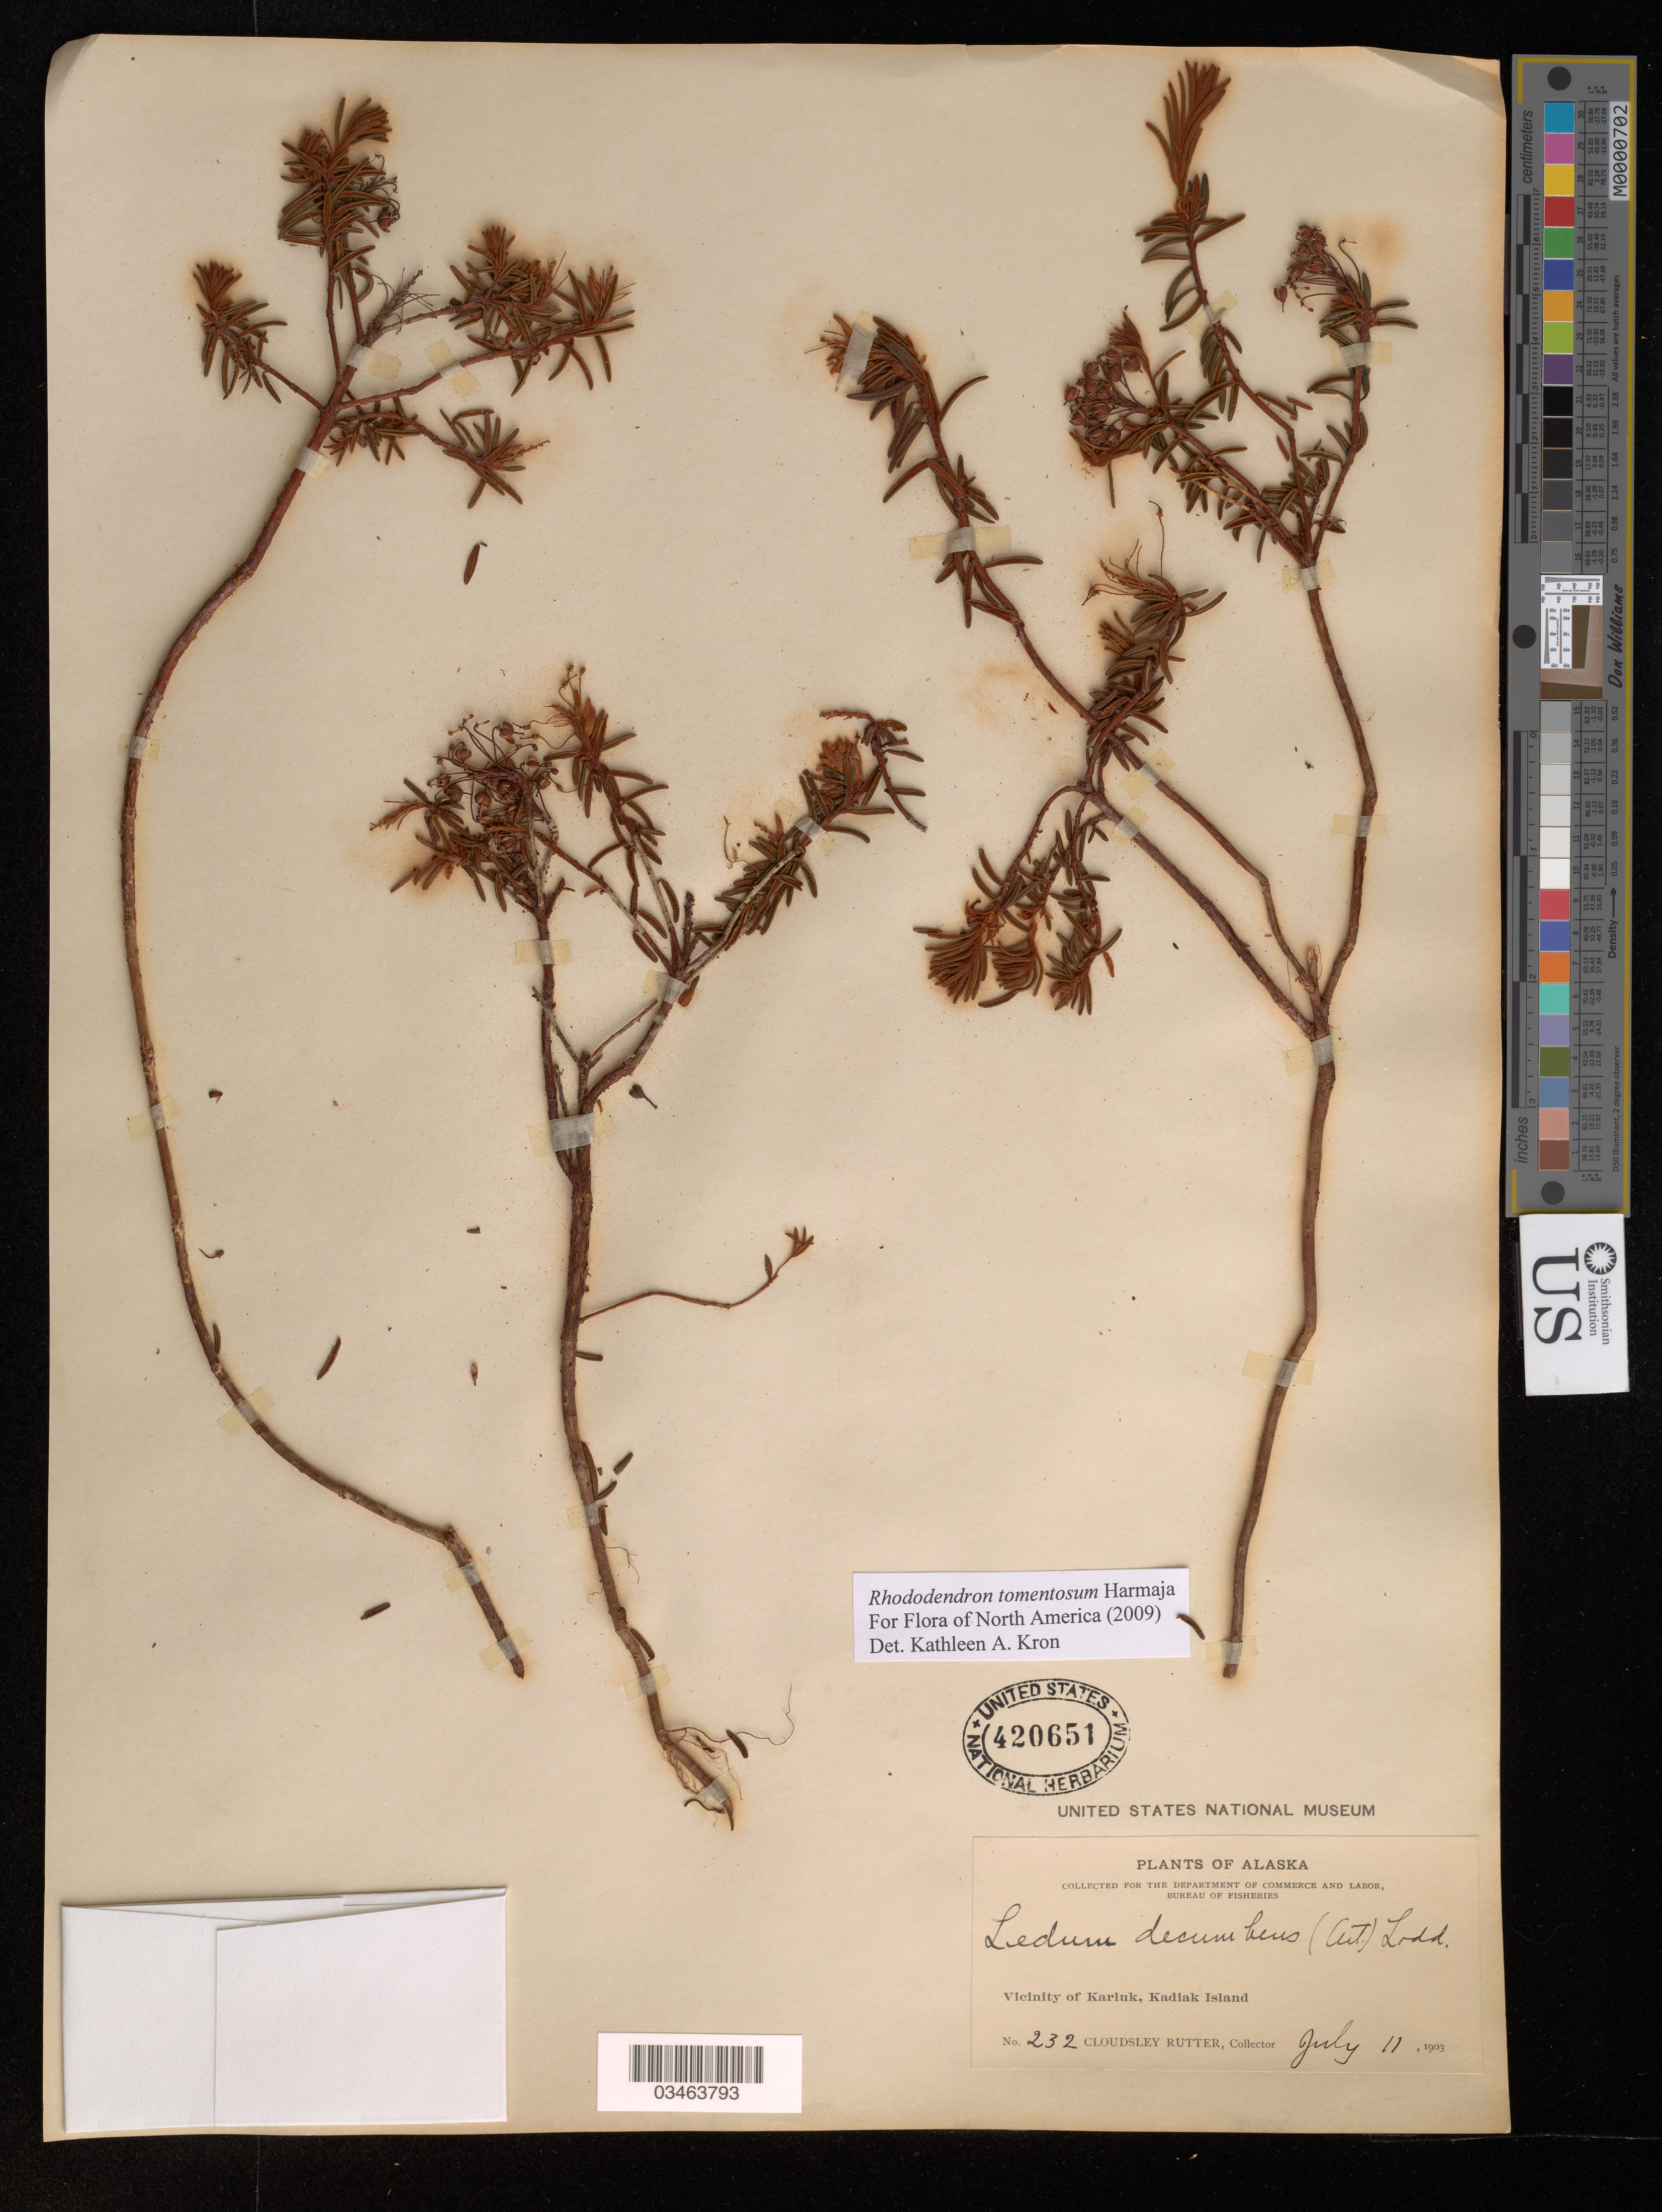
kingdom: Plantae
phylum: Tracheophyta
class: Magnoliopsida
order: Ericales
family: Ericaceae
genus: Rhododendron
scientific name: Rhododendron tomentosum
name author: Harmaja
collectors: C. Rutter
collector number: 232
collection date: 1903-07-11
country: United States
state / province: Alaska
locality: Vicinity of Karluk, Kadiak Island.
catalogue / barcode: US 420651